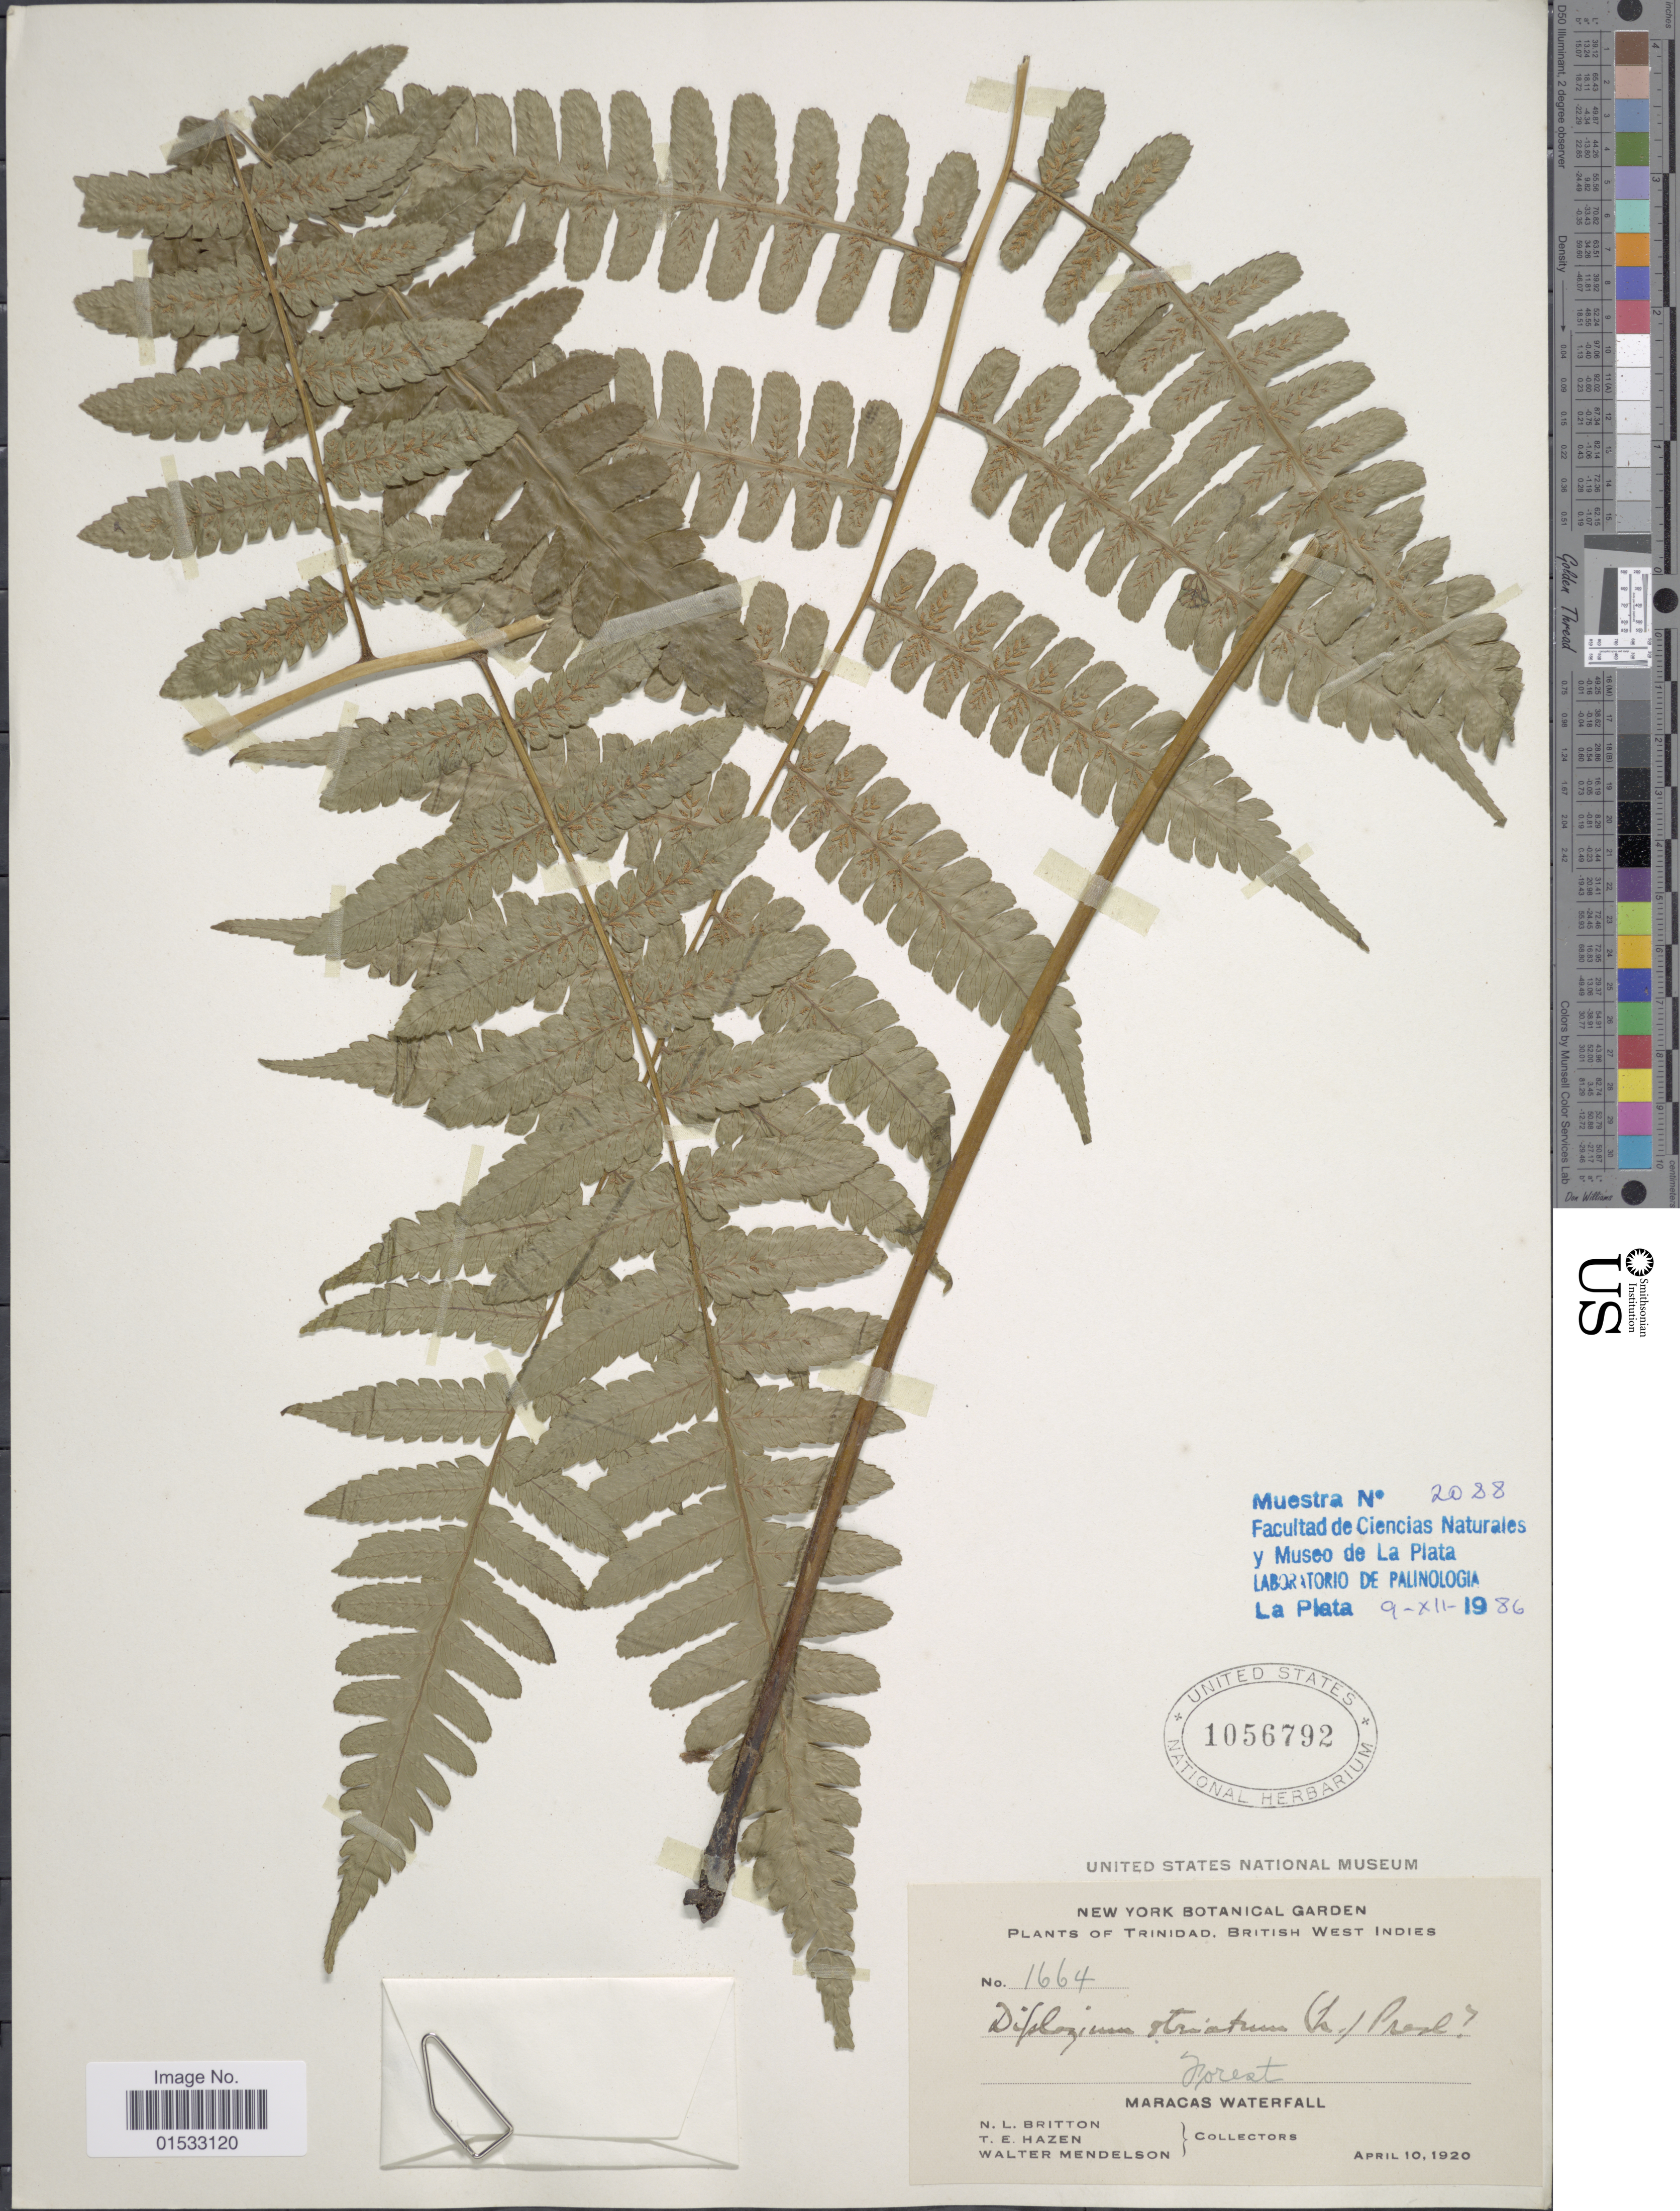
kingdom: Plantae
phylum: Tracheophyta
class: Polypodiopsida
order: Polypodiales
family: Athyriaceae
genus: Diplazium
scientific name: Diplazium striatum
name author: (L.) C. Presl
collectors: N. Britton, T. E. Hazen & W. Mendelson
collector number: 1664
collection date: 1920-04-10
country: Trinidad and Tobago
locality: Trinidad, West Indies, Mara Waterfall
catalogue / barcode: US 1056792